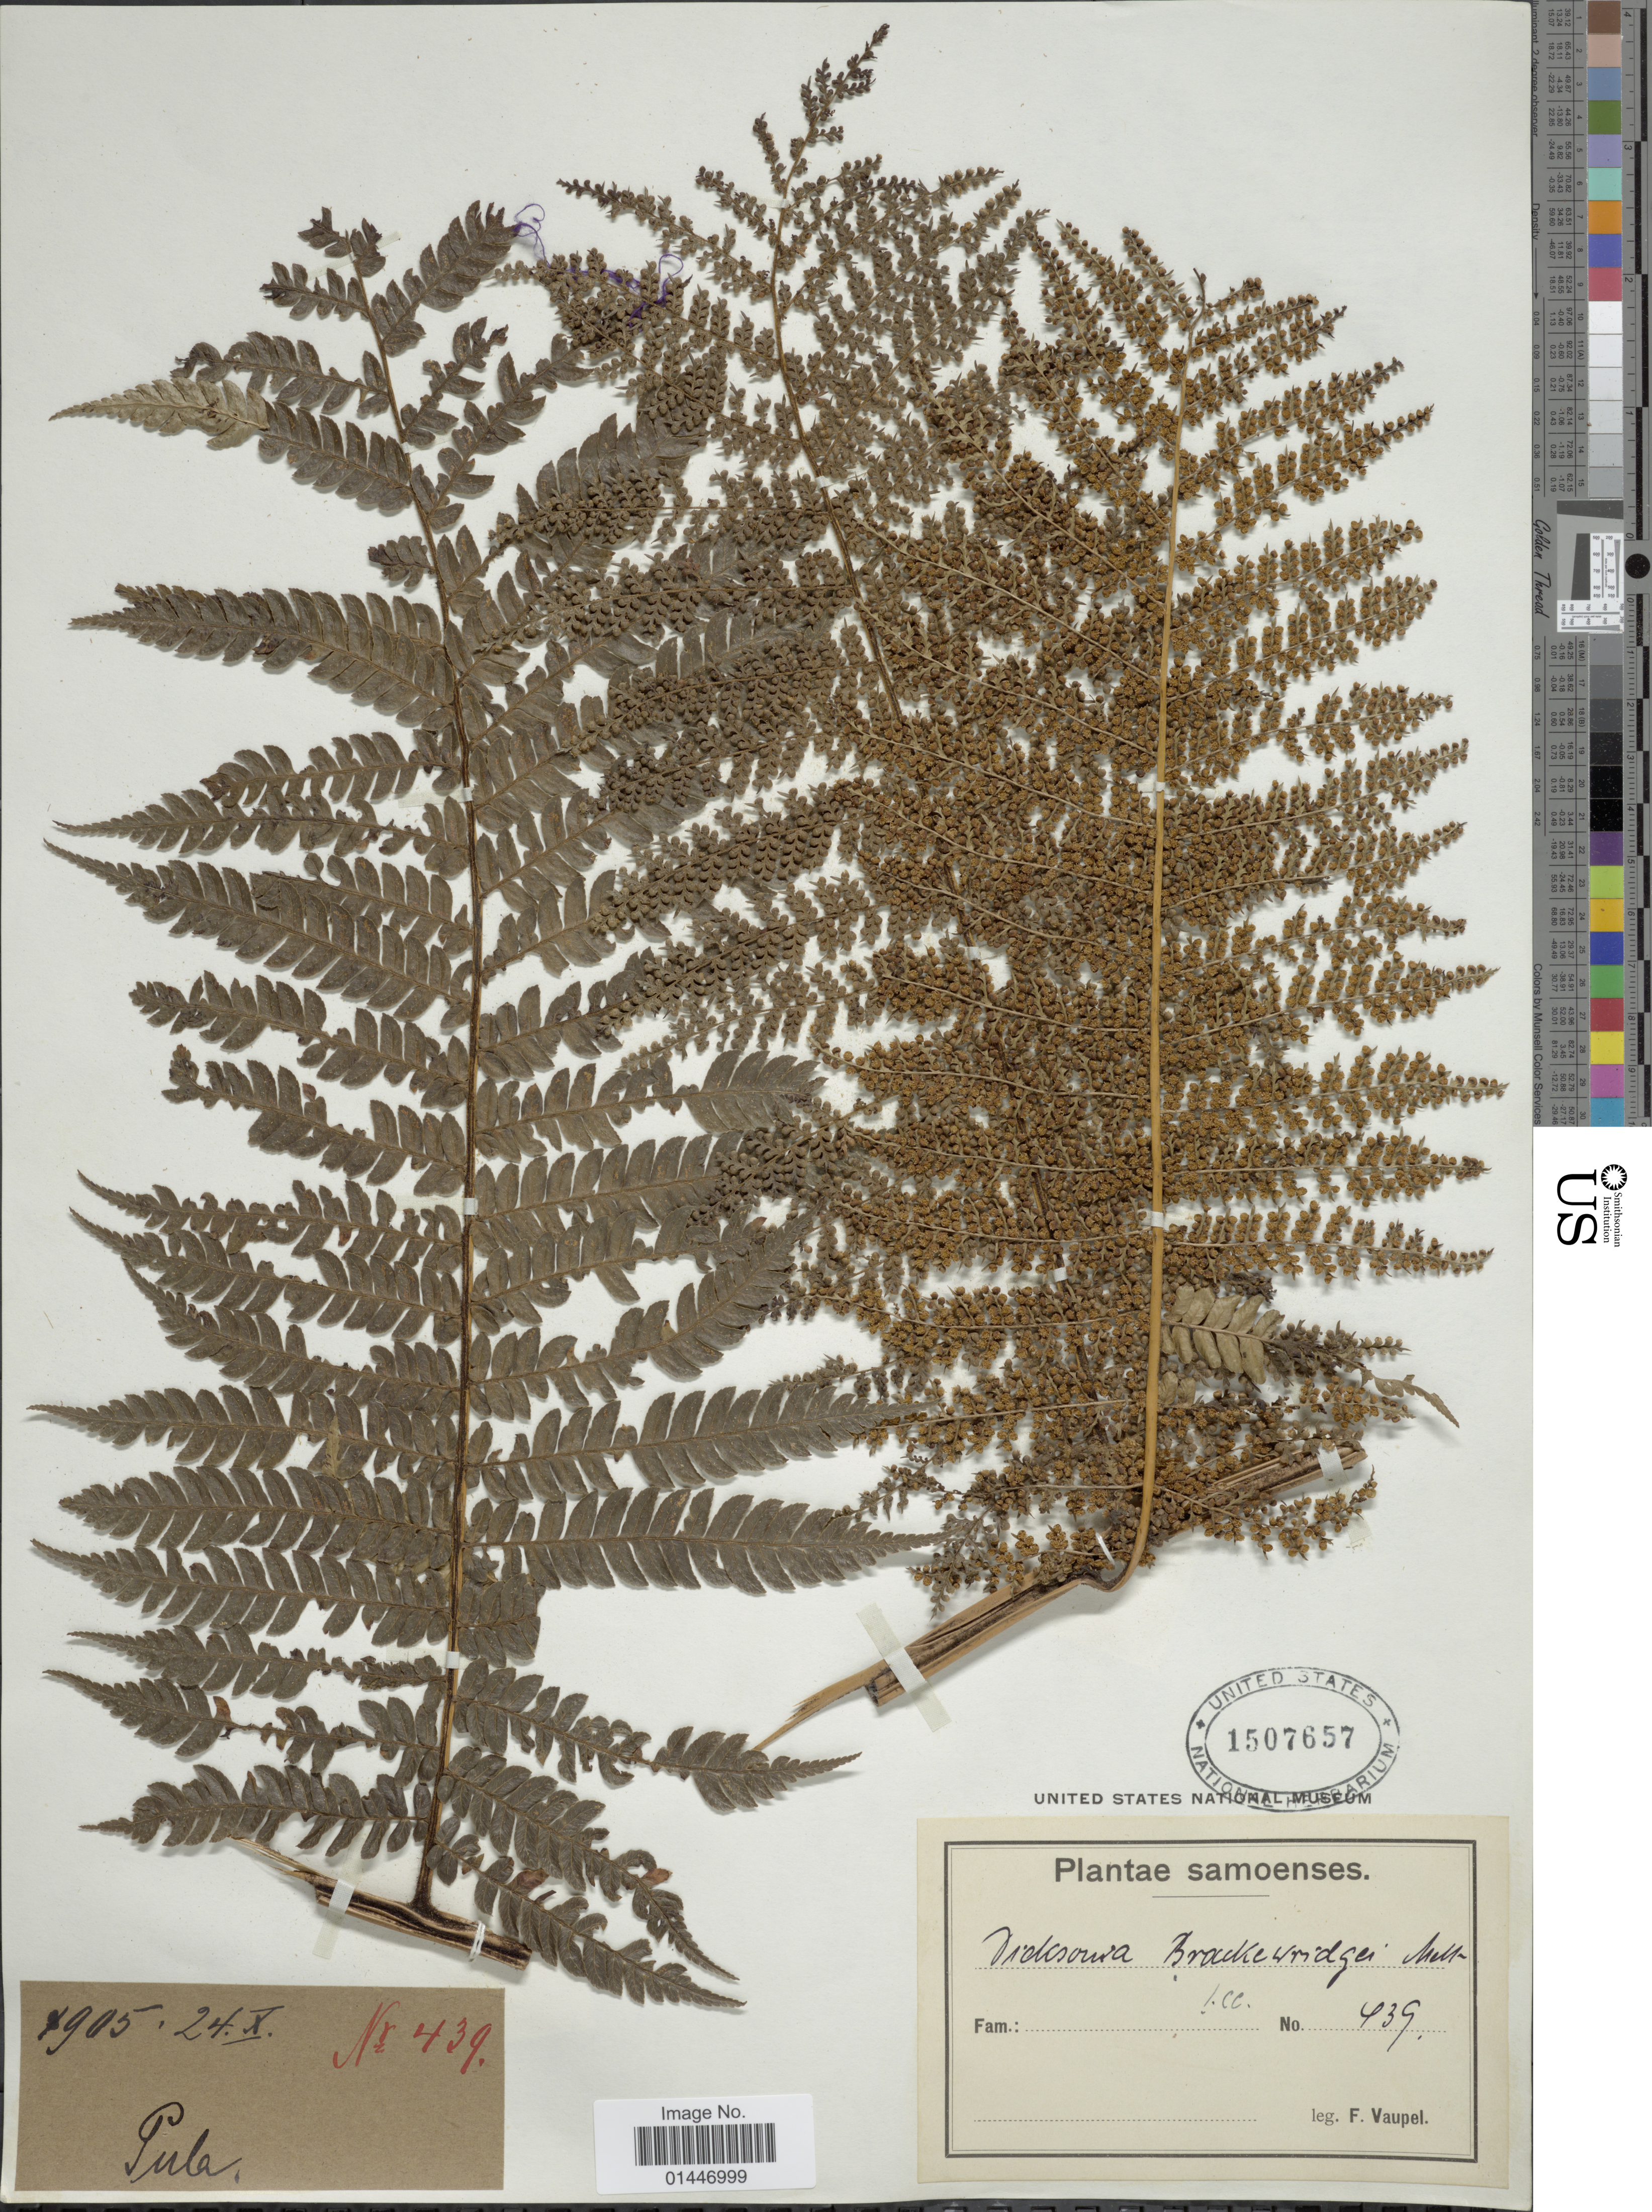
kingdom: Plantae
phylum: Tracheophyta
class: Polypodiopsida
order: Cyatheales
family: Dicksoniaceae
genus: Dicksonia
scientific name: Dicksonia brackenridgei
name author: Mett.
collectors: F. Vaupel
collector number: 439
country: Samoa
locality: Samoenses: Pula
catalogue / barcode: US 1507657